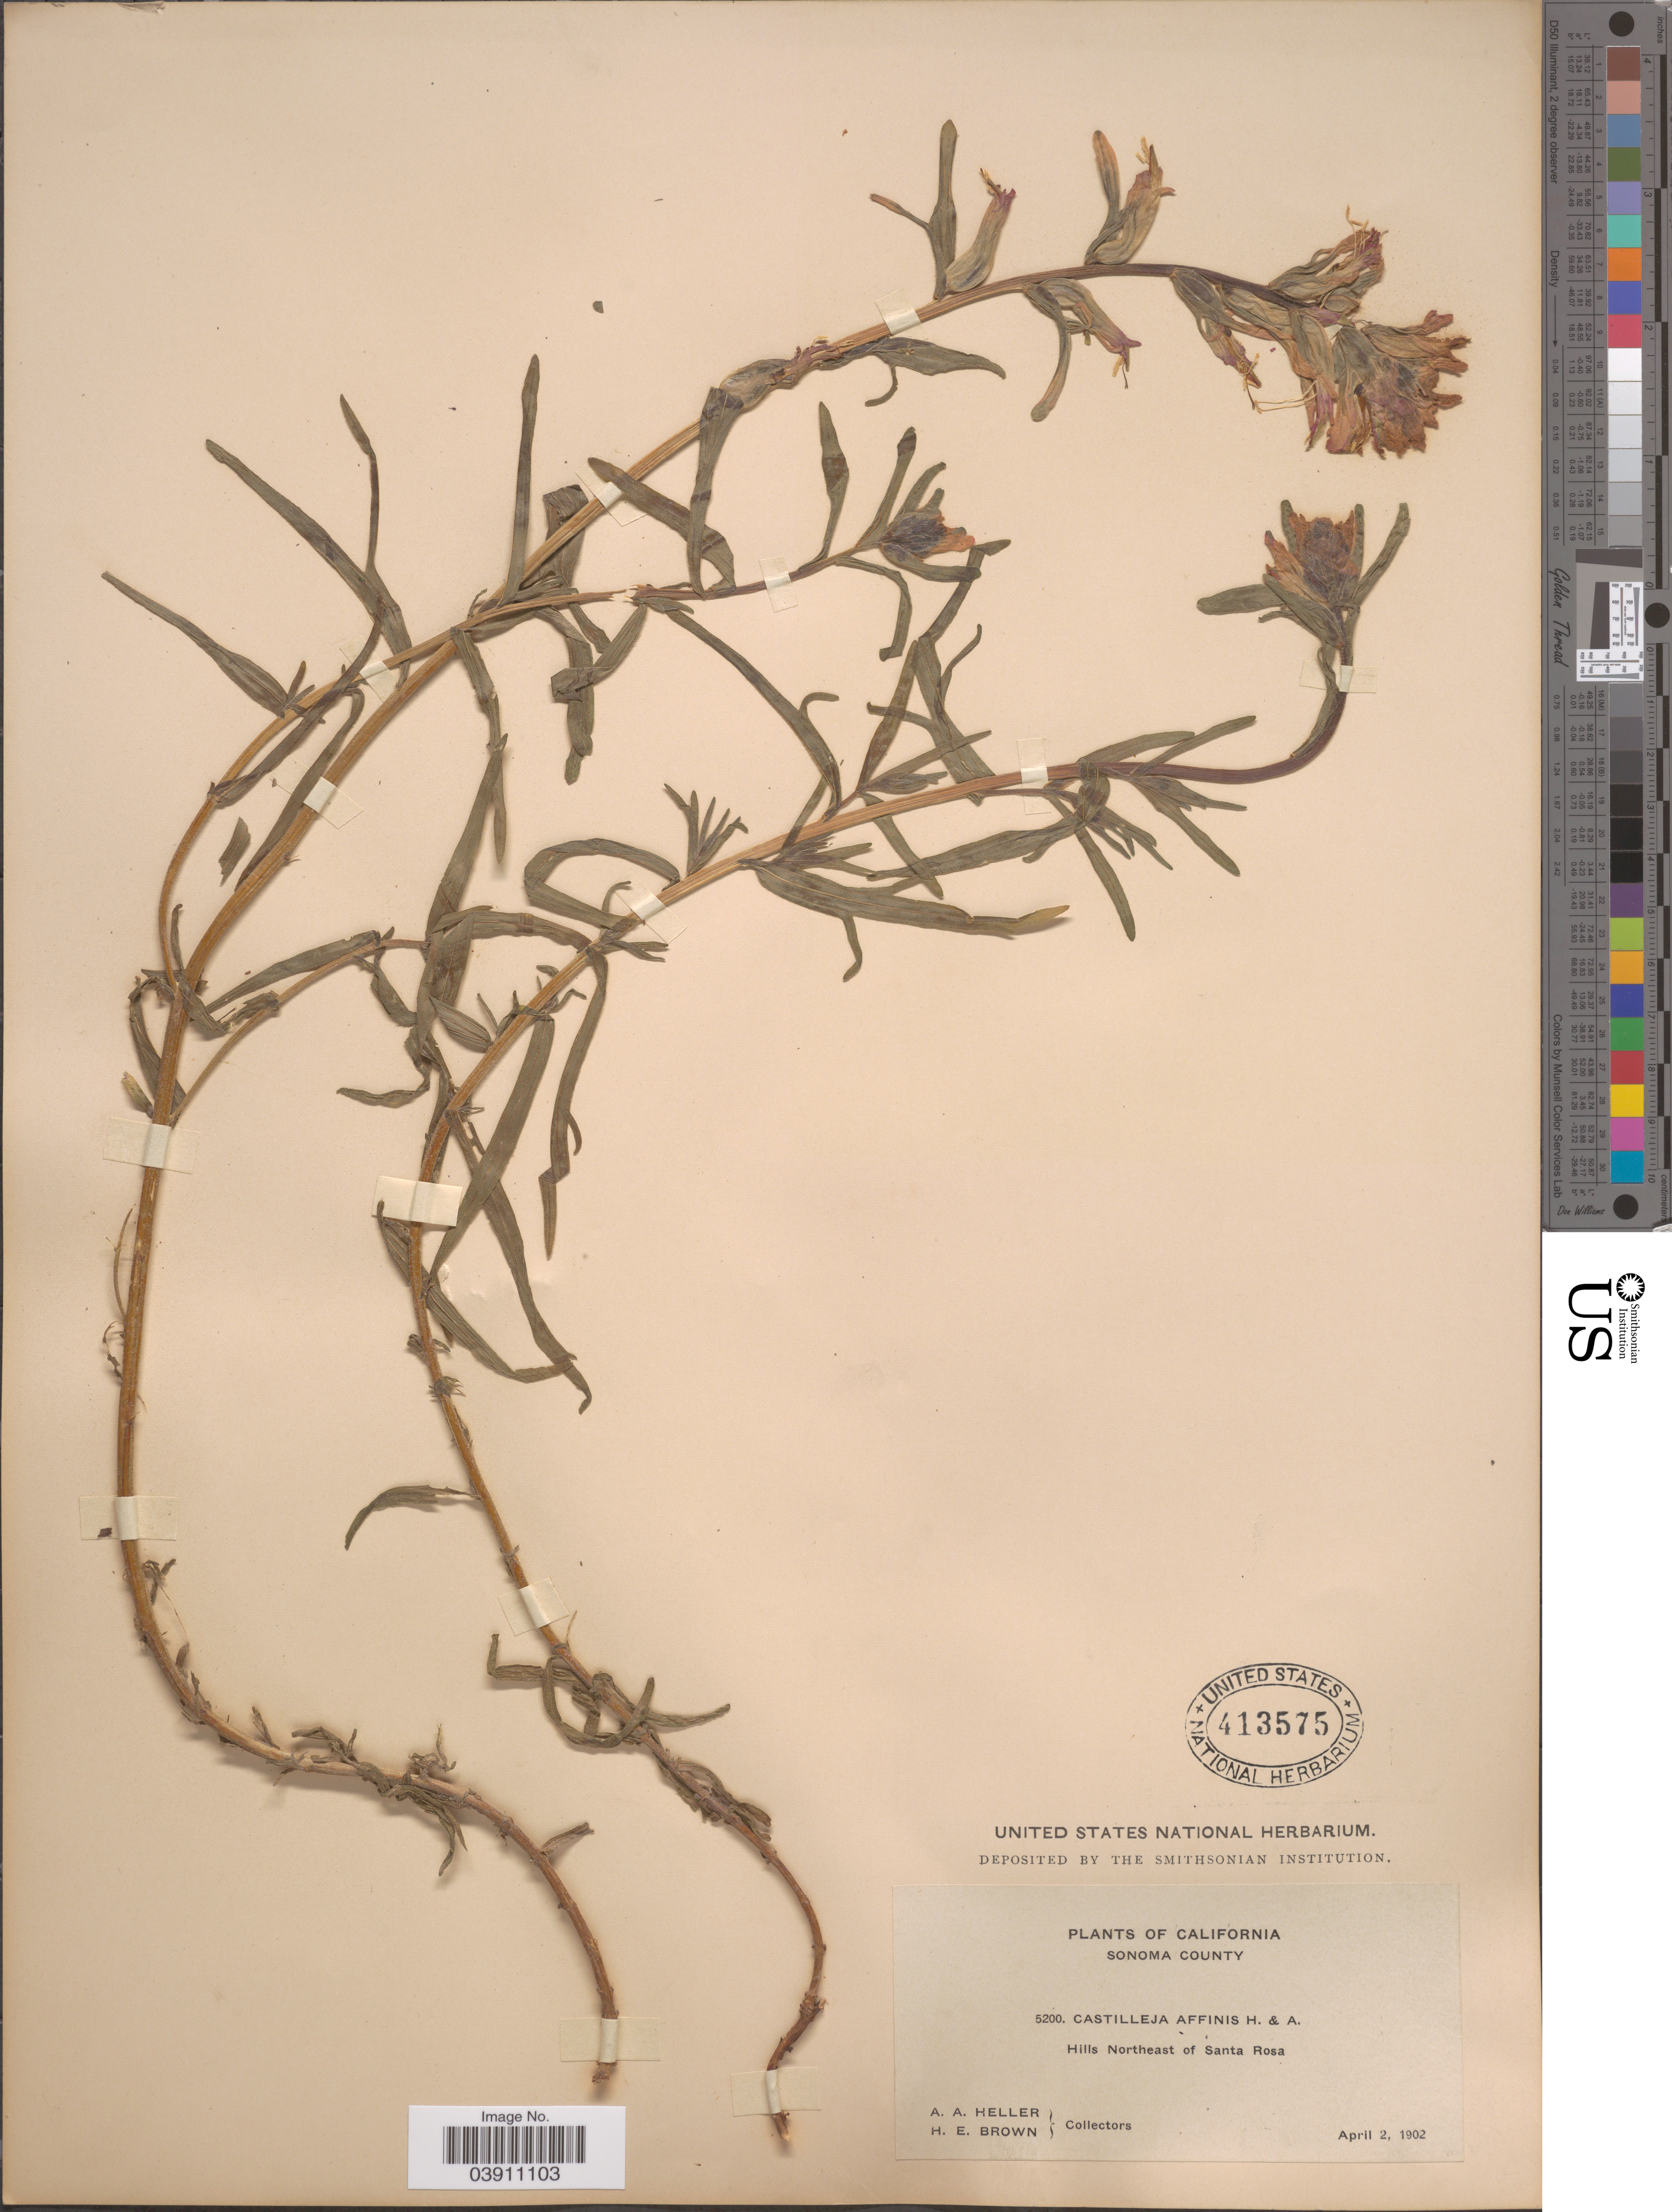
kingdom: Plantae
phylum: Tracheophyta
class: Magnoliopsida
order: Lamiales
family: Orobanchaceae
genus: Castilleja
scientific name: Castilleja affinis subsp. neglecta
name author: (Zeile) T.I. Chuang & Heckard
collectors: A. A. Heller & H. E. Brown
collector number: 5200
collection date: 1902-04-02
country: United States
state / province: California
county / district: Sonoma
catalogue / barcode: US 413575